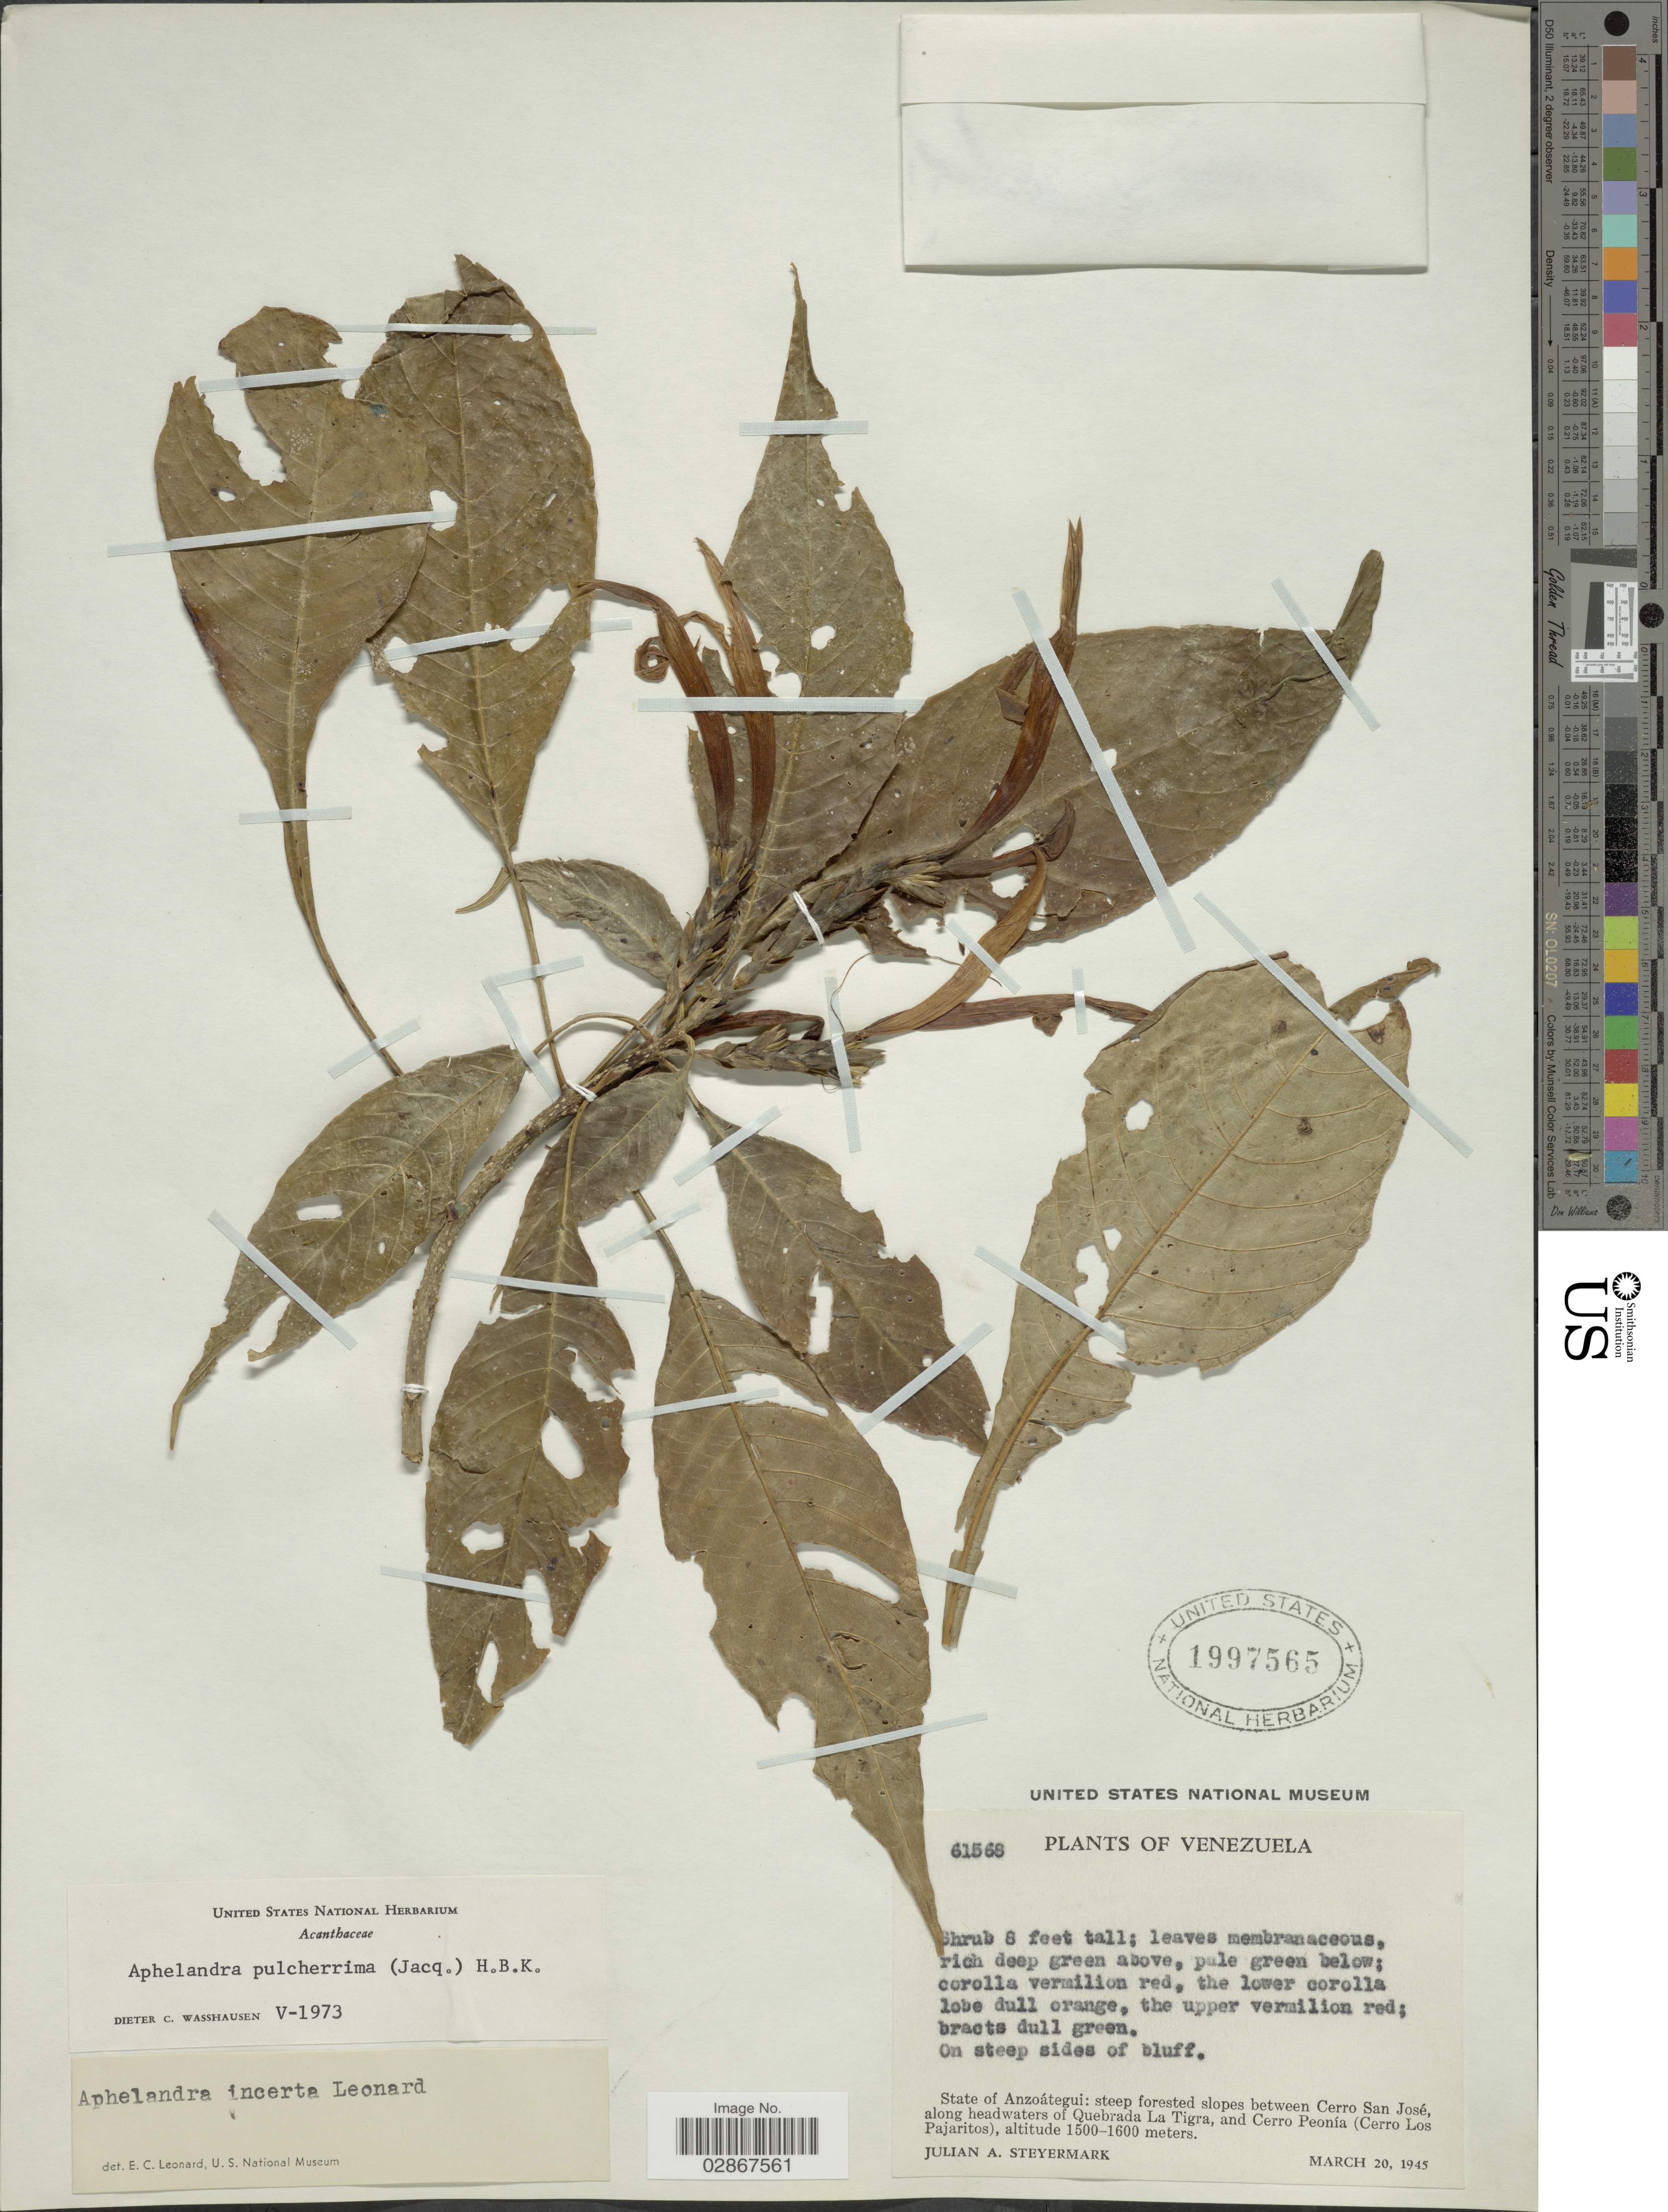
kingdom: Plantae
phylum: Tracheophyta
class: Magnoliopsida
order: Lamiales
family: Acanthaceae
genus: Aphelandra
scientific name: Aphelandra pulcherrima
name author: (Jacq.) Kunth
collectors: J. Steyermark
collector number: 61568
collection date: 1945-03-20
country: Venezuela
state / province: Anzoategui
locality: Steeo forested slopes between Cerro San José along headwaters of Quebrada La Tigra, and Cerro Peonía (Cerro Los Pajaritos).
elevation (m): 1500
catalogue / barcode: US 1997565